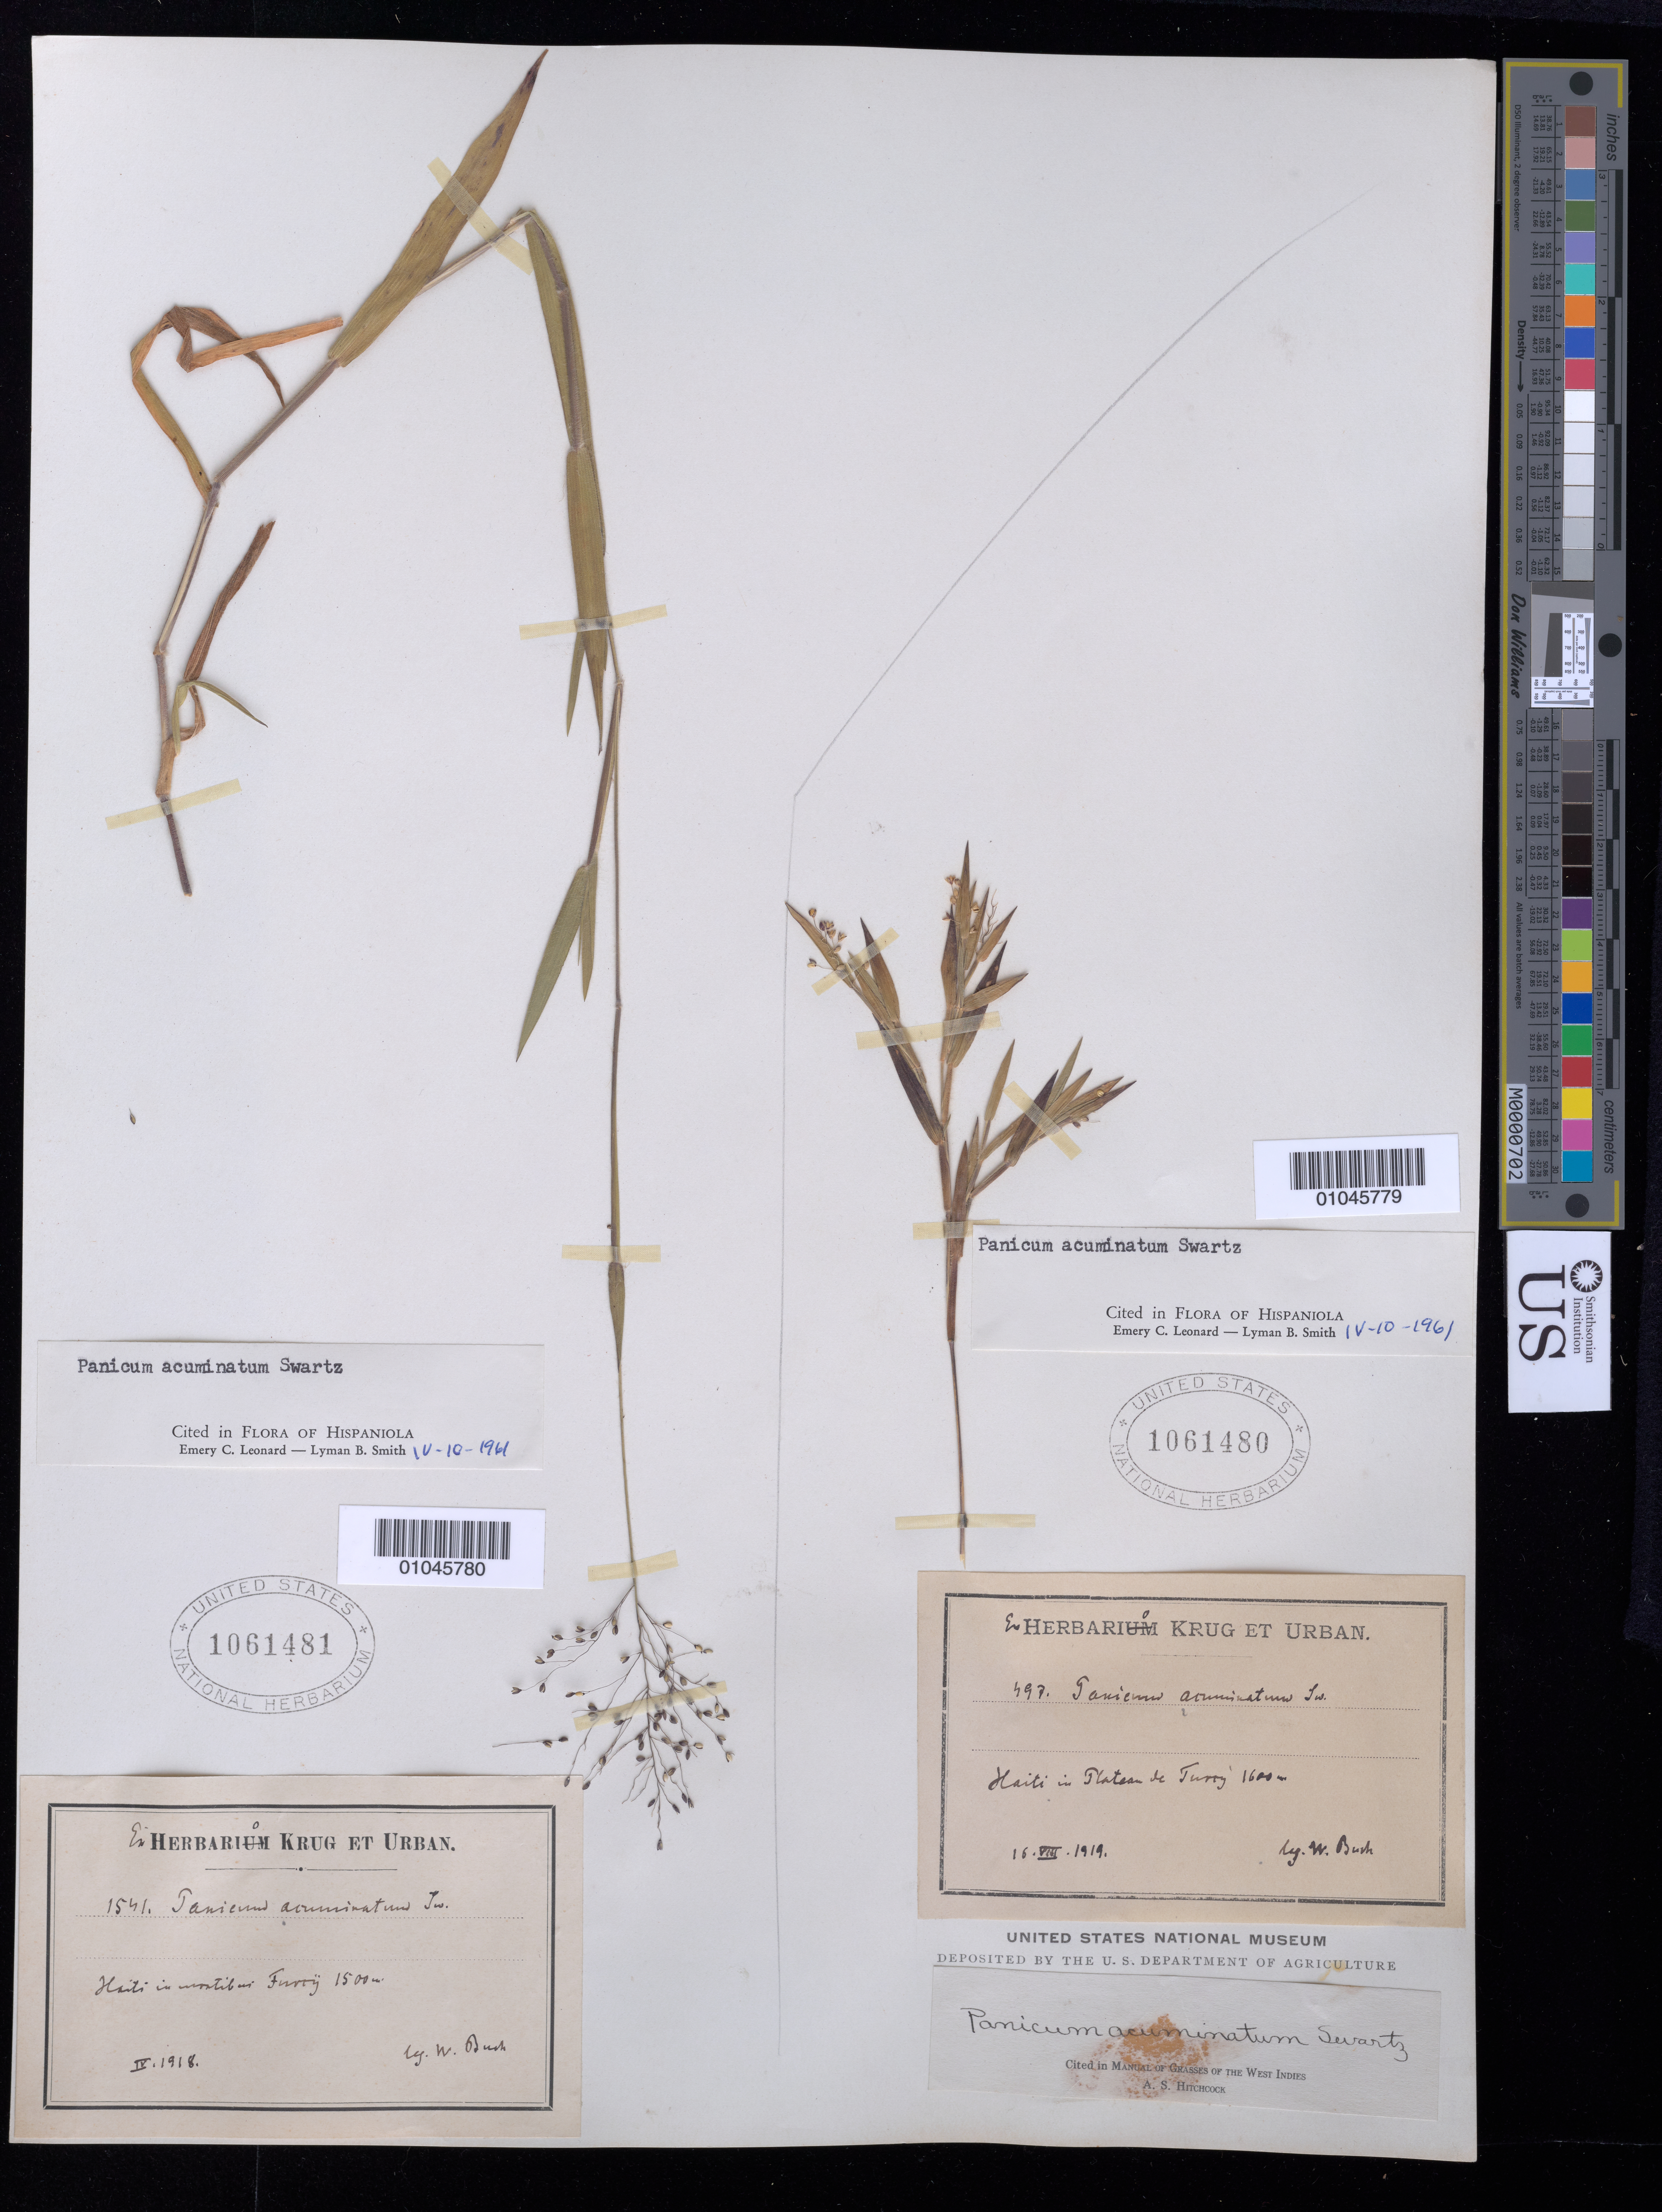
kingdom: Plantae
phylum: Tracheophyta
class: Liliopsida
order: Poales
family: Poaceae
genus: Dichanthelium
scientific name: Dichanthelium acuminatum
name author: (Sw.) Gould & C.A. Clark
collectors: W. Bush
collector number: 1541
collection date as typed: Apr 1918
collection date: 1918-04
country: Haiti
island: Hispaniola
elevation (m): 1500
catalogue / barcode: US 1061481